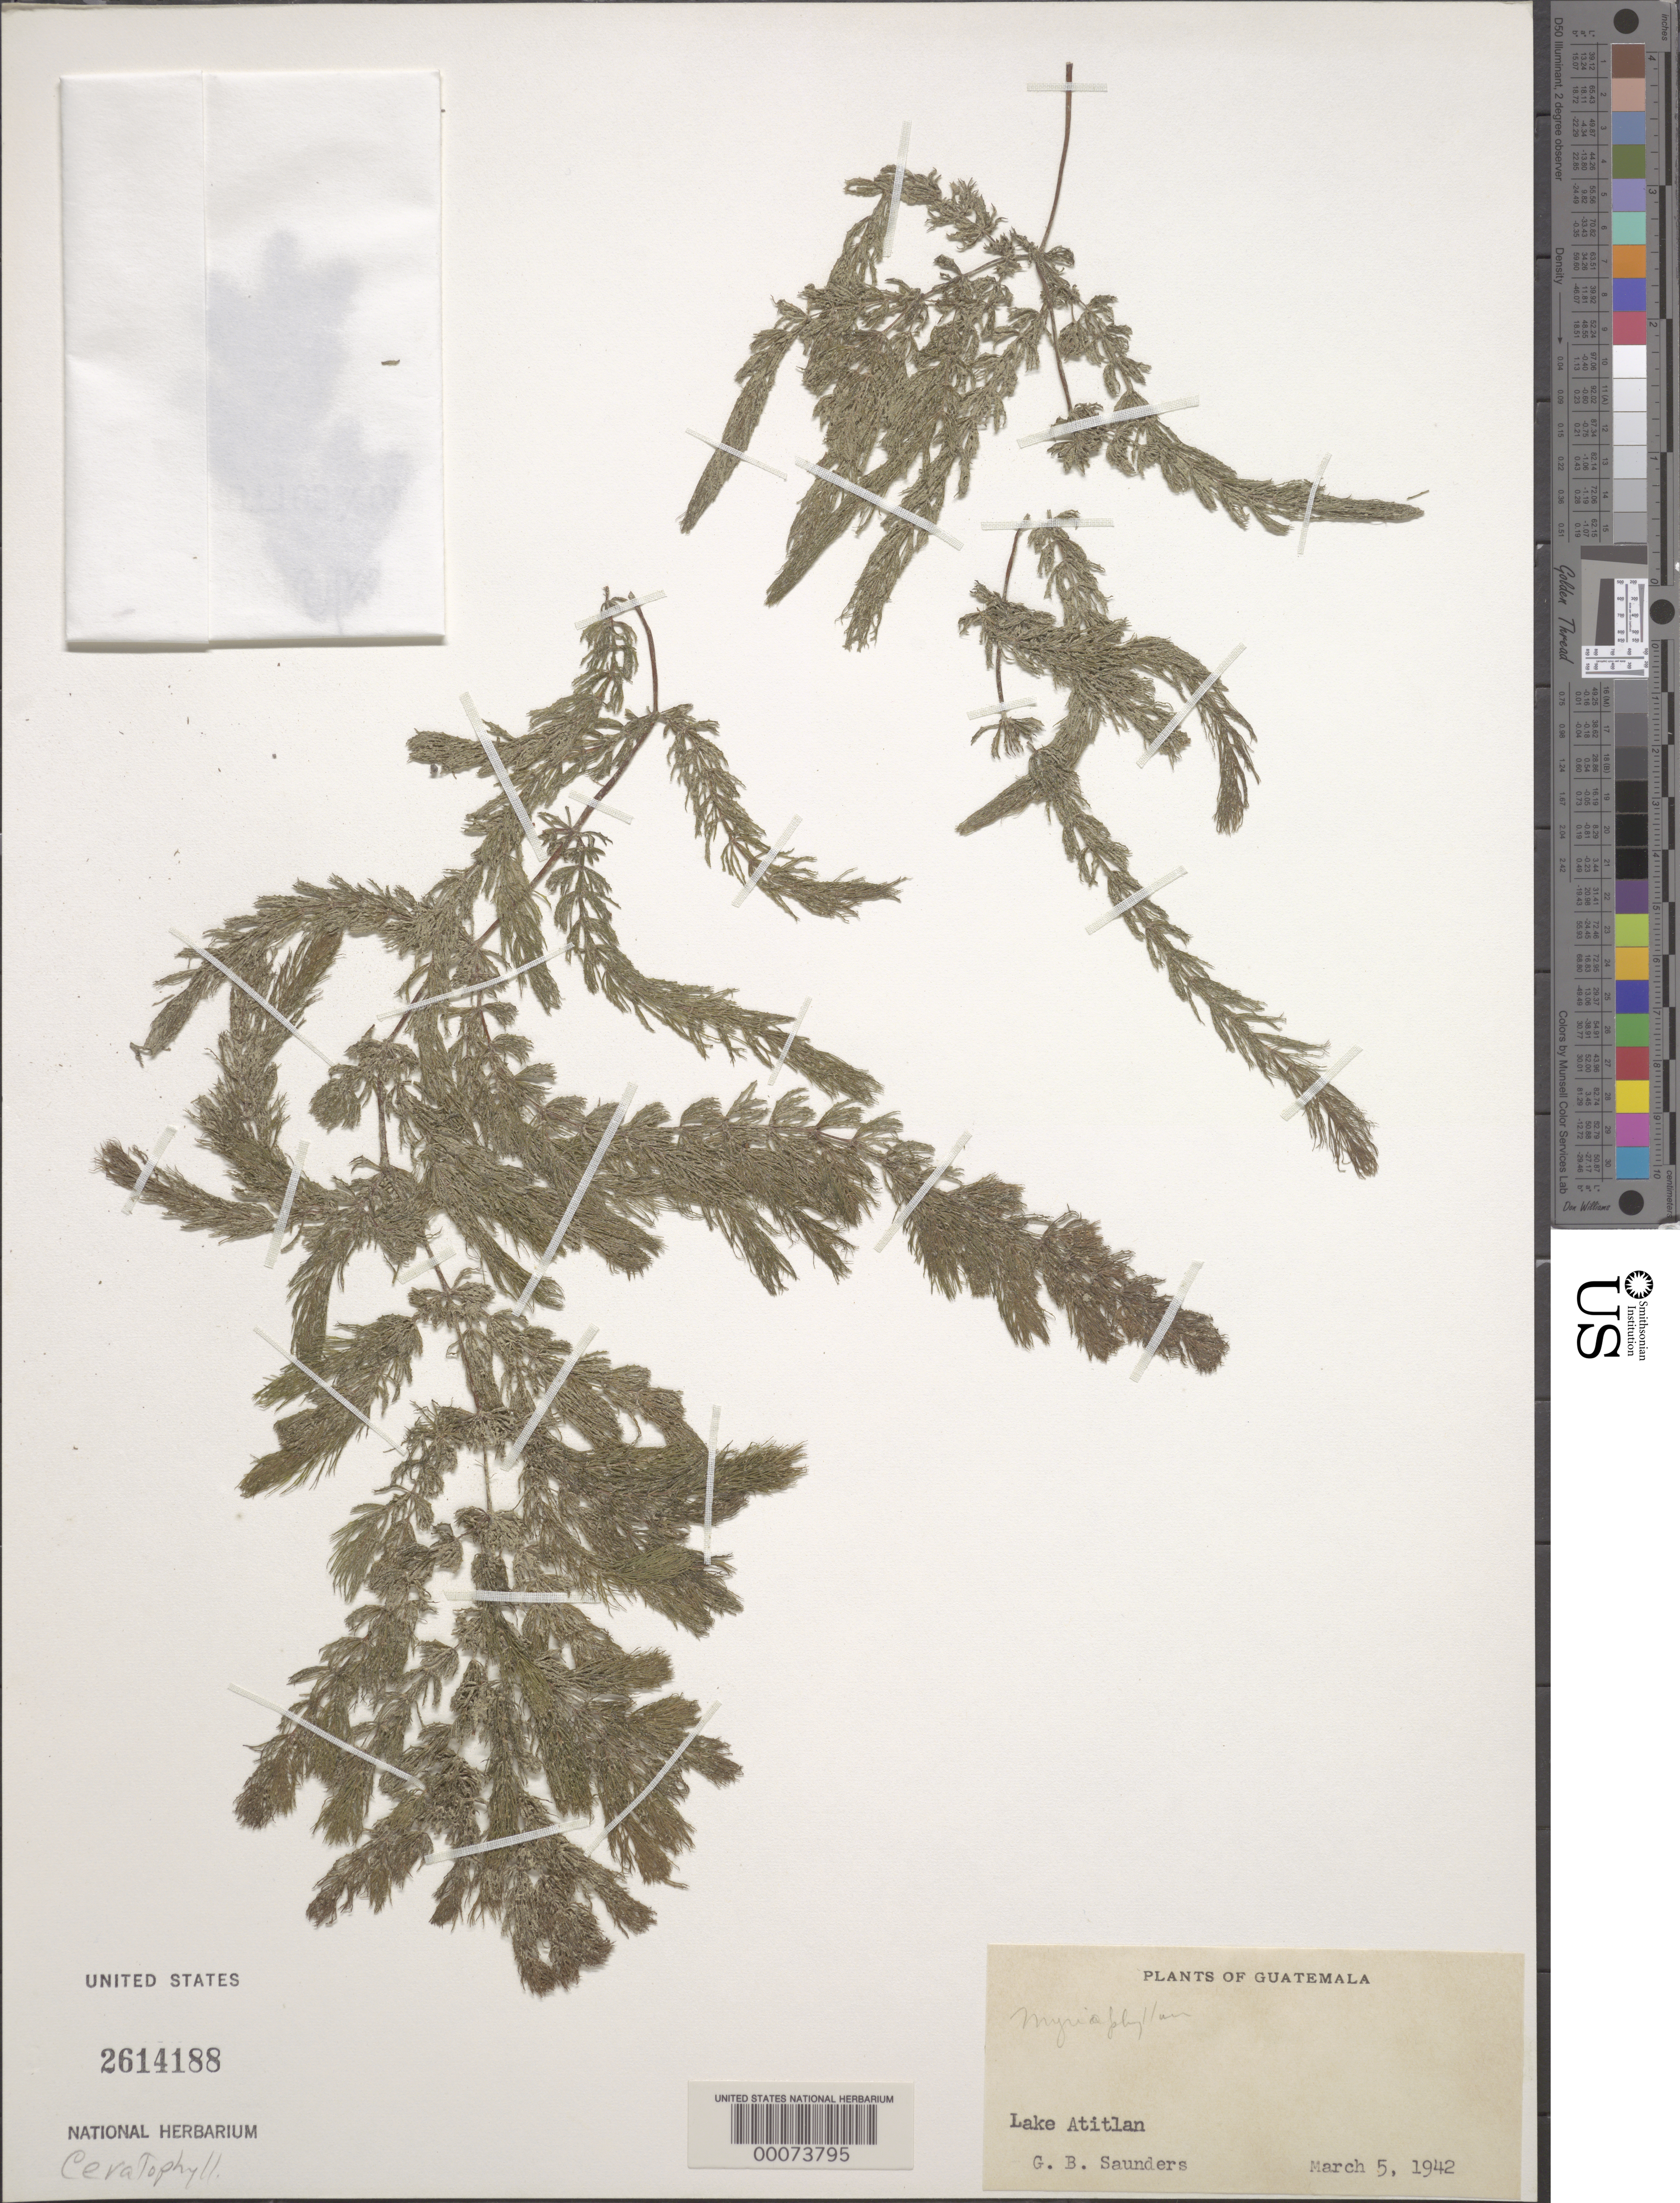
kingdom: Plantae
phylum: Tracheophyta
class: Magnoliopsida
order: Ceratophyllales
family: Ceratophyllaceae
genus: Ceratophyllum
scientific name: Ceratophyllum sp.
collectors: G. B. Saunders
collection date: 1942-03-05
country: Guatemala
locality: Lake Atitlan.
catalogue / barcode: US 2614188